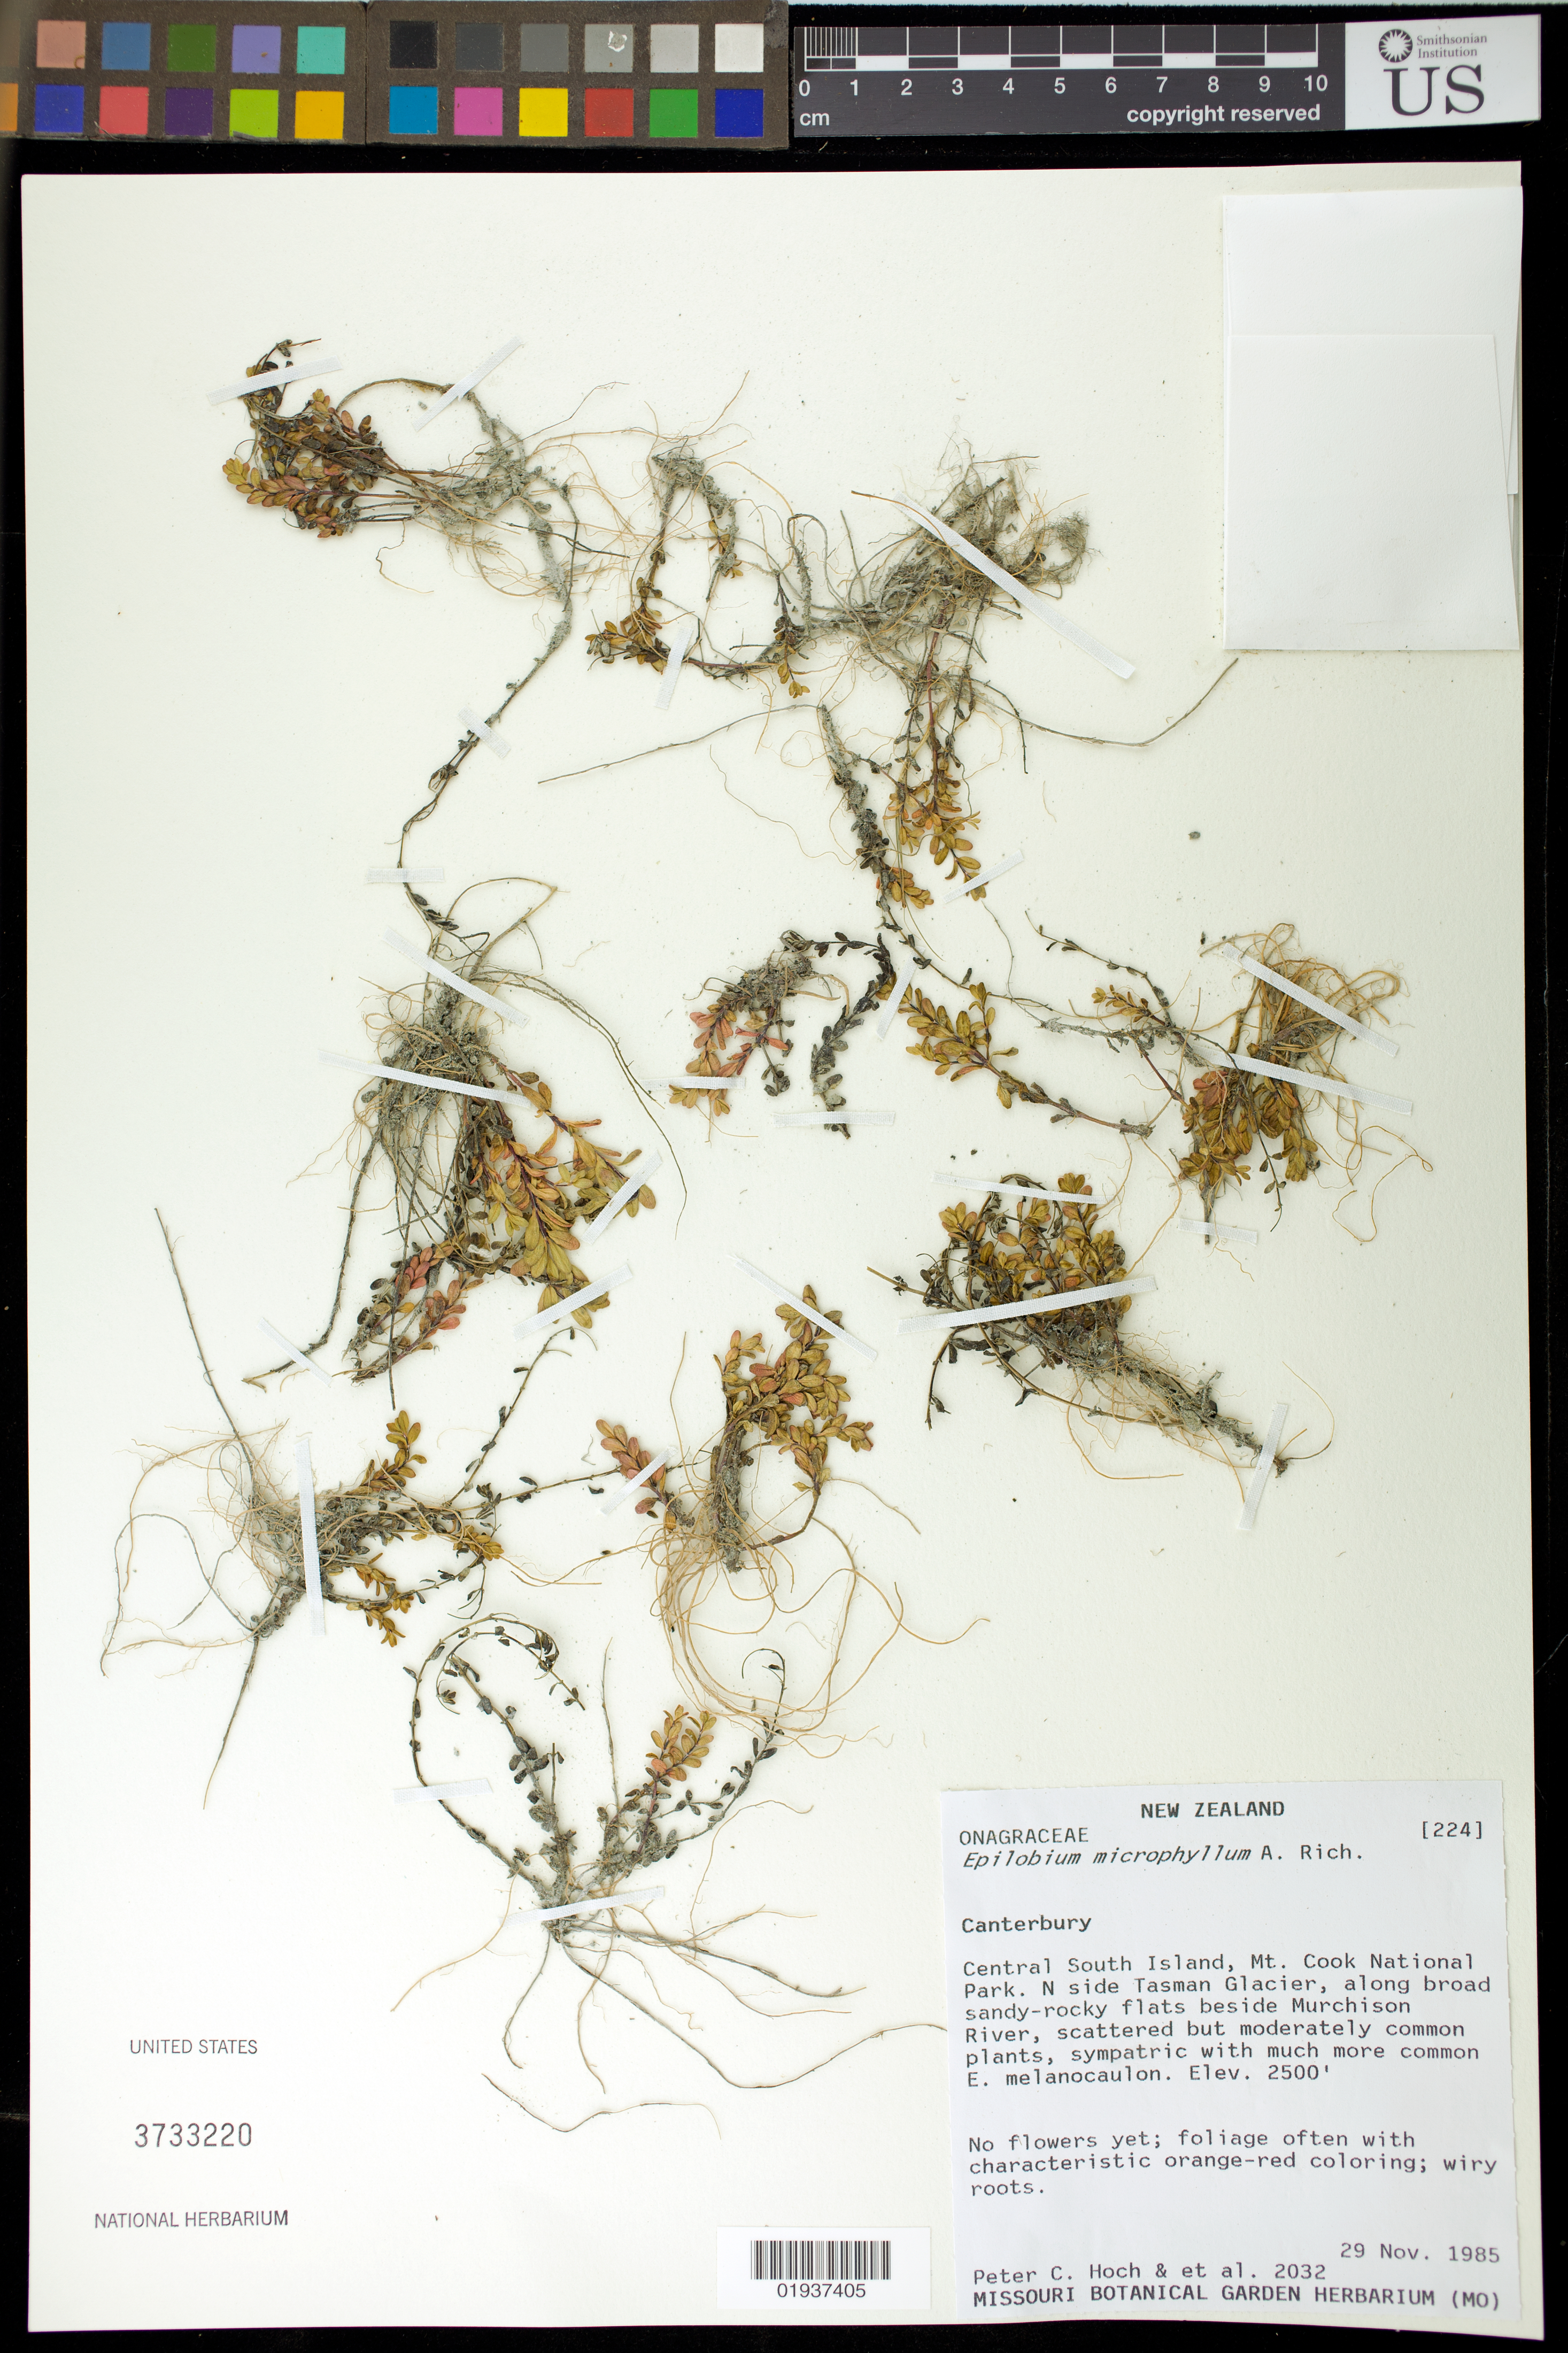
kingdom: Plantae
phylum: Tracheophyta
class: Magnoliopsida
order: Myrtales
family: Onagraceae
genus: Epilobium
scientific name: Epilobium microphyllum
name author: A. Rich.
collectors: P. C. Hoch & et al.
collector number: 2032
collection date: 1985-11-29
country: New Zealand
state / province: Canterbury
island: South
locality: Central South Island, Mt. Cook National Park, N side Tasman Glacier, beside Murchison River.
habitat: Sandy-rocky flats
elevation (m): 762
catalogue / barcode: US 3733220